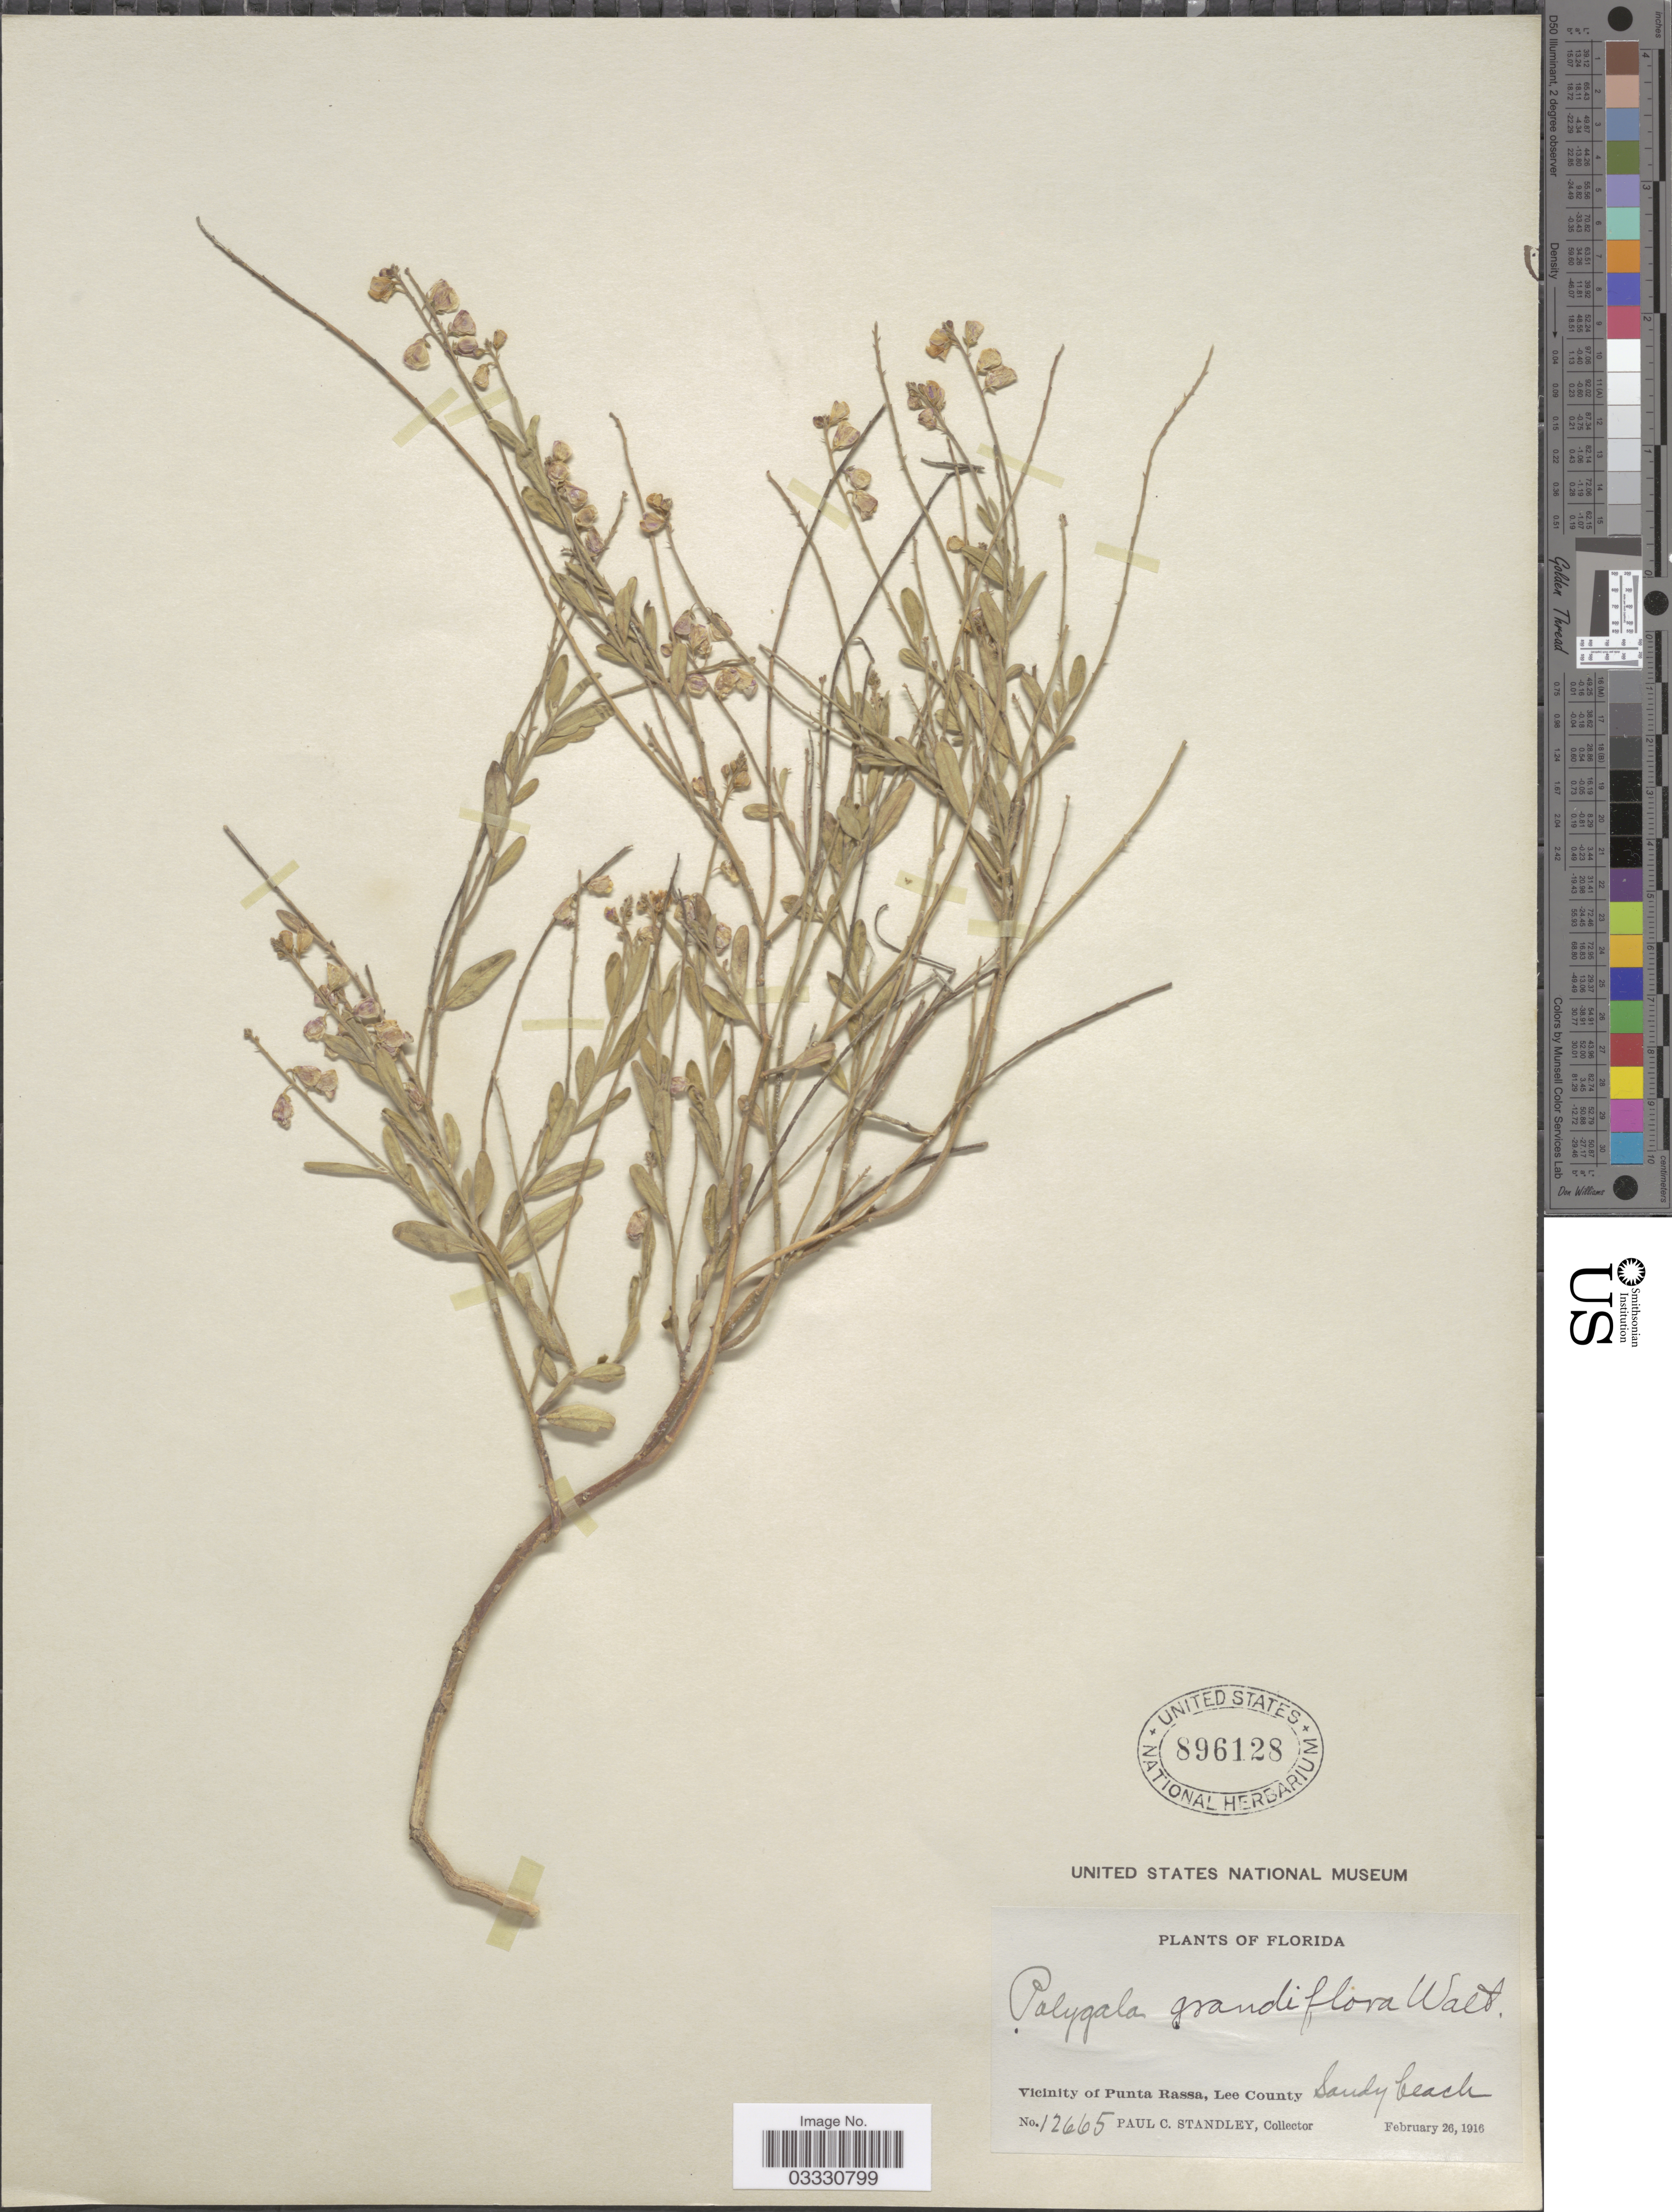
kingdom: Plantae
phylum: Tracheophyta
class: Magnoliopsida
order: Fabales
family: Polygalaceae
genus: Asemeia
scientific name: Asemeia grandiflora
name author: (Walter) Small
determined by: Strong, Mark T., (BOT), Smithsonian Institution - National Museum of Natural History (UNITED STATES)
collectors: P. C. Standley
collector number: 12665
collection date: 1916-02-26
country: United States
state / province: Florida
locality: Vicinity of Punta Rassa, Lee County.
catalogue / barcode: US 896128